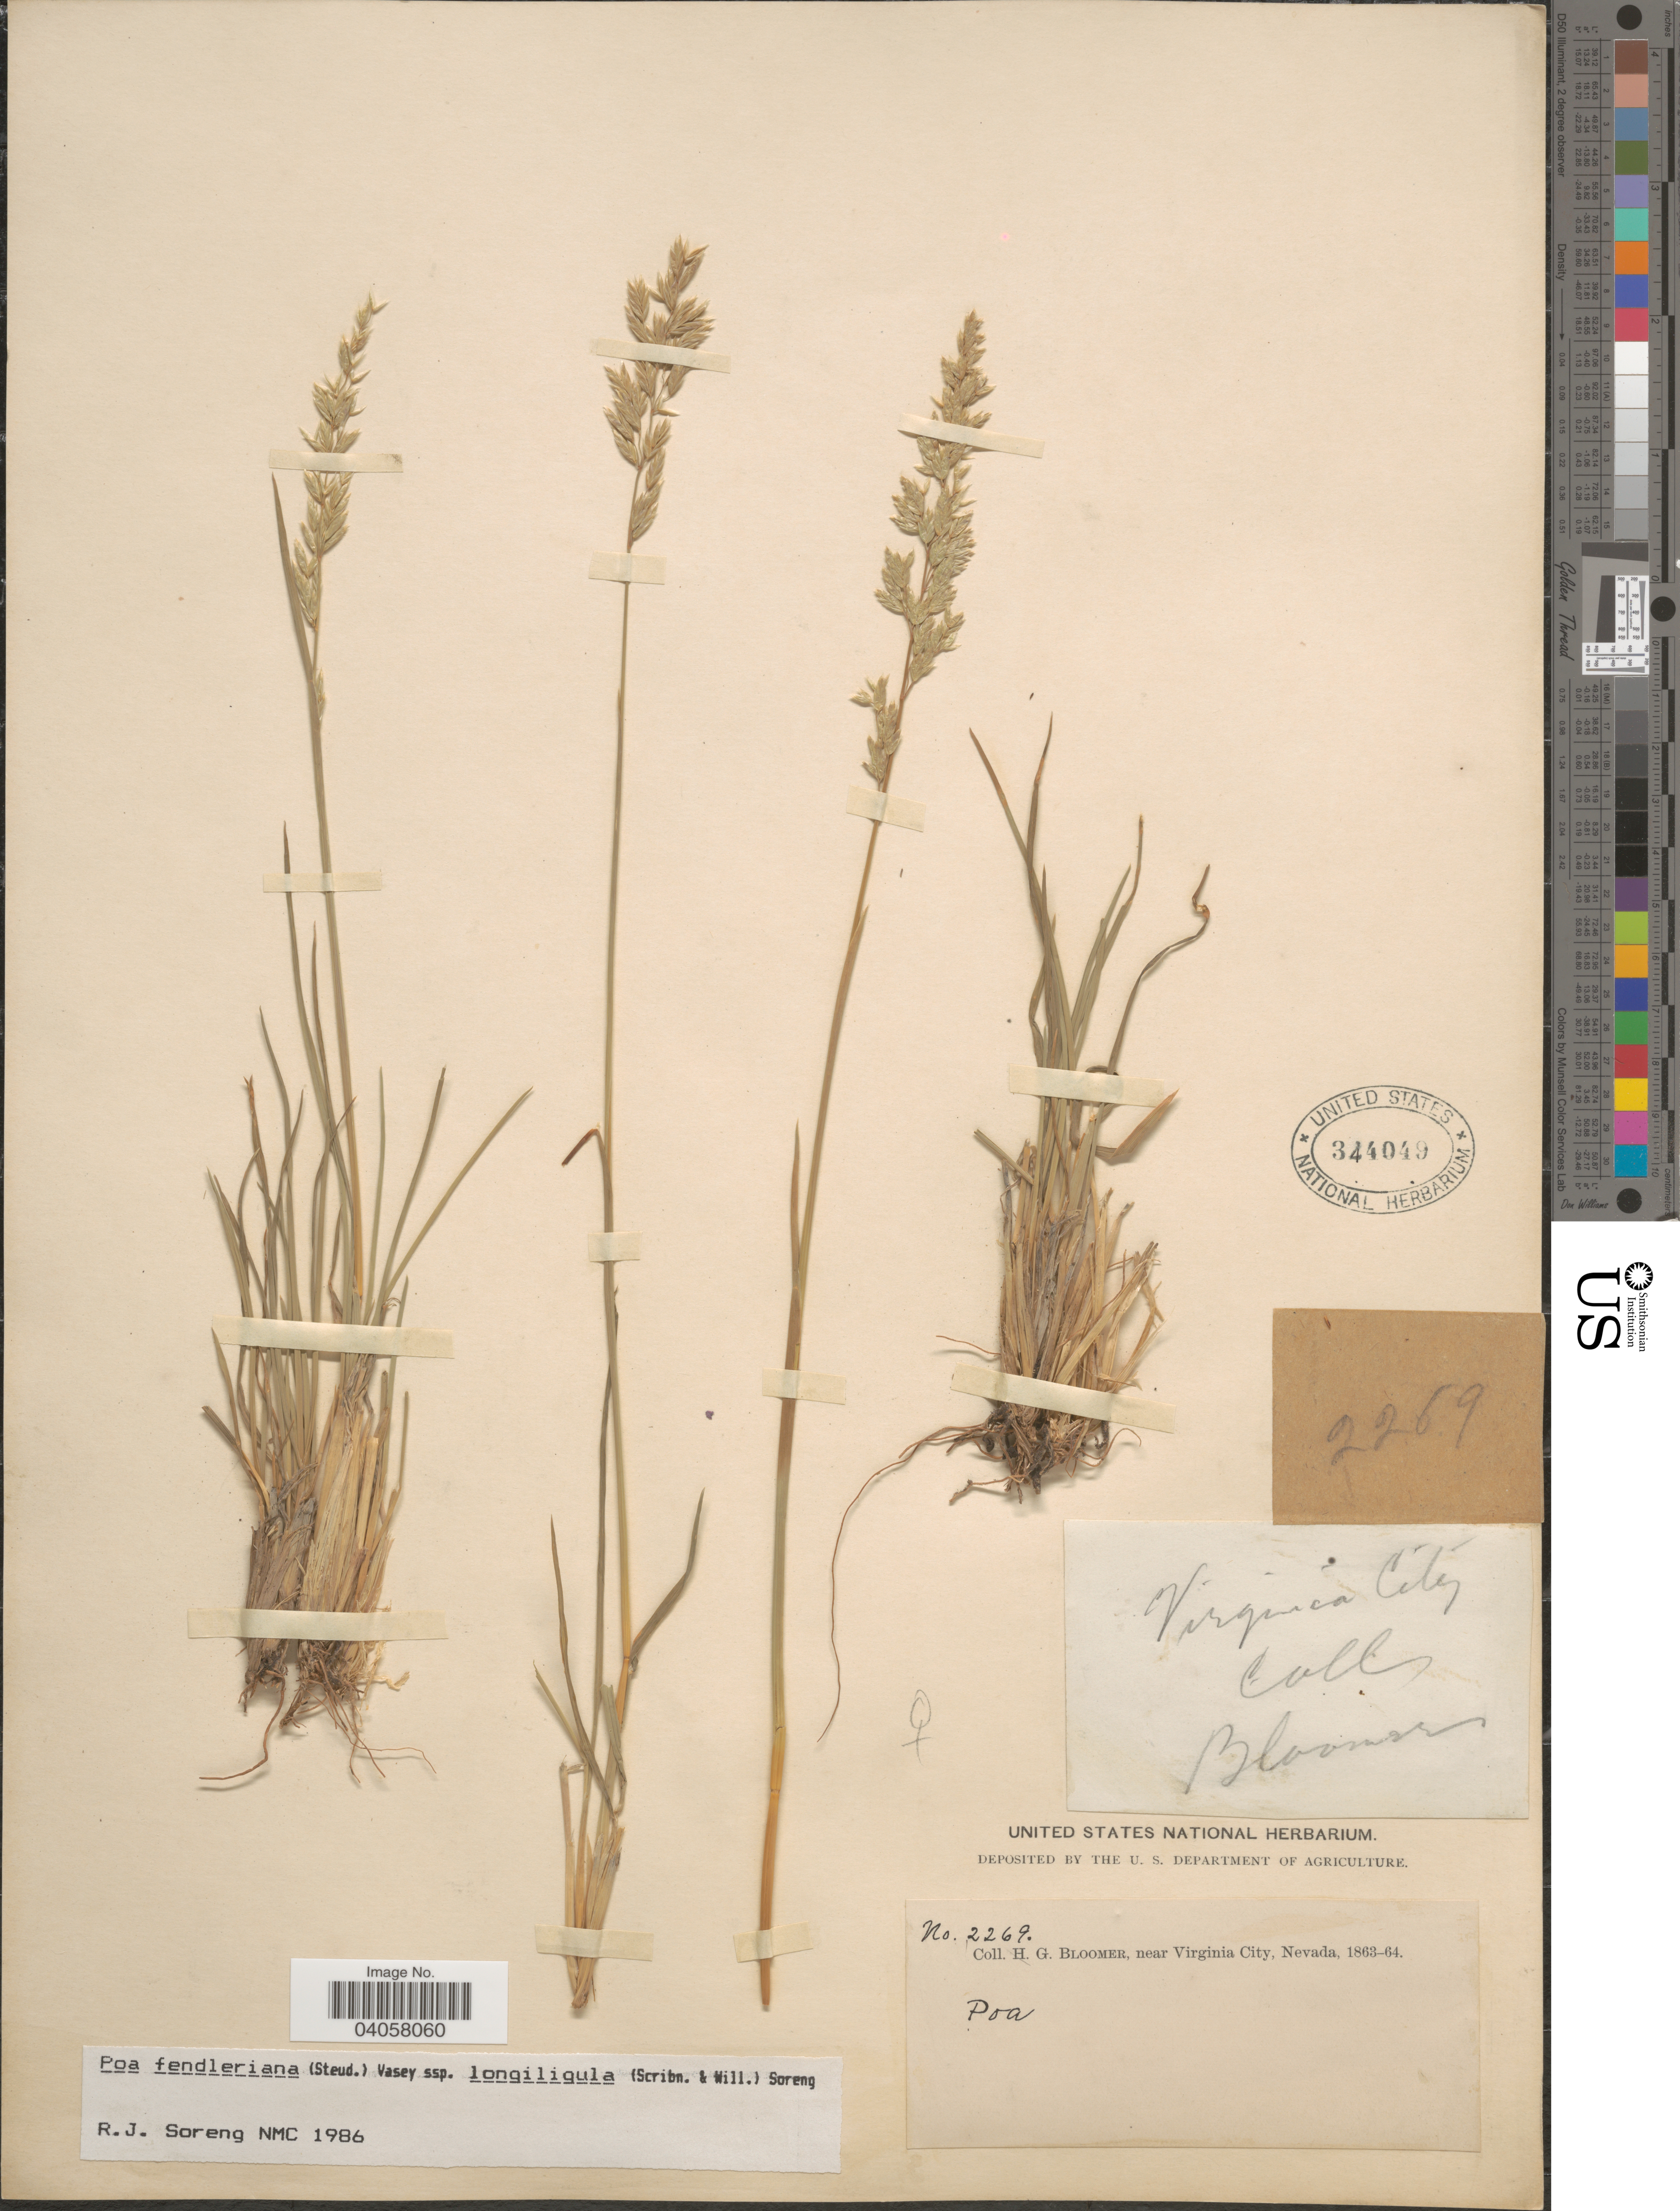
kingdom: Plantae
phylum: Tracheophyta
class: Liliopsida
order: Poales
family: Poaceae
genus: Poa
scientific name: Poa fendleriana subsp. longiligula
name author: (Scribn. & T.A. Williams) Soreng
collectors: H. Bloomer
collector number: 2269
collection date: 1863/1864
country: United States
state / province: Nevada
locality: Near Virginia City.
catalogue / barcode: US 344049